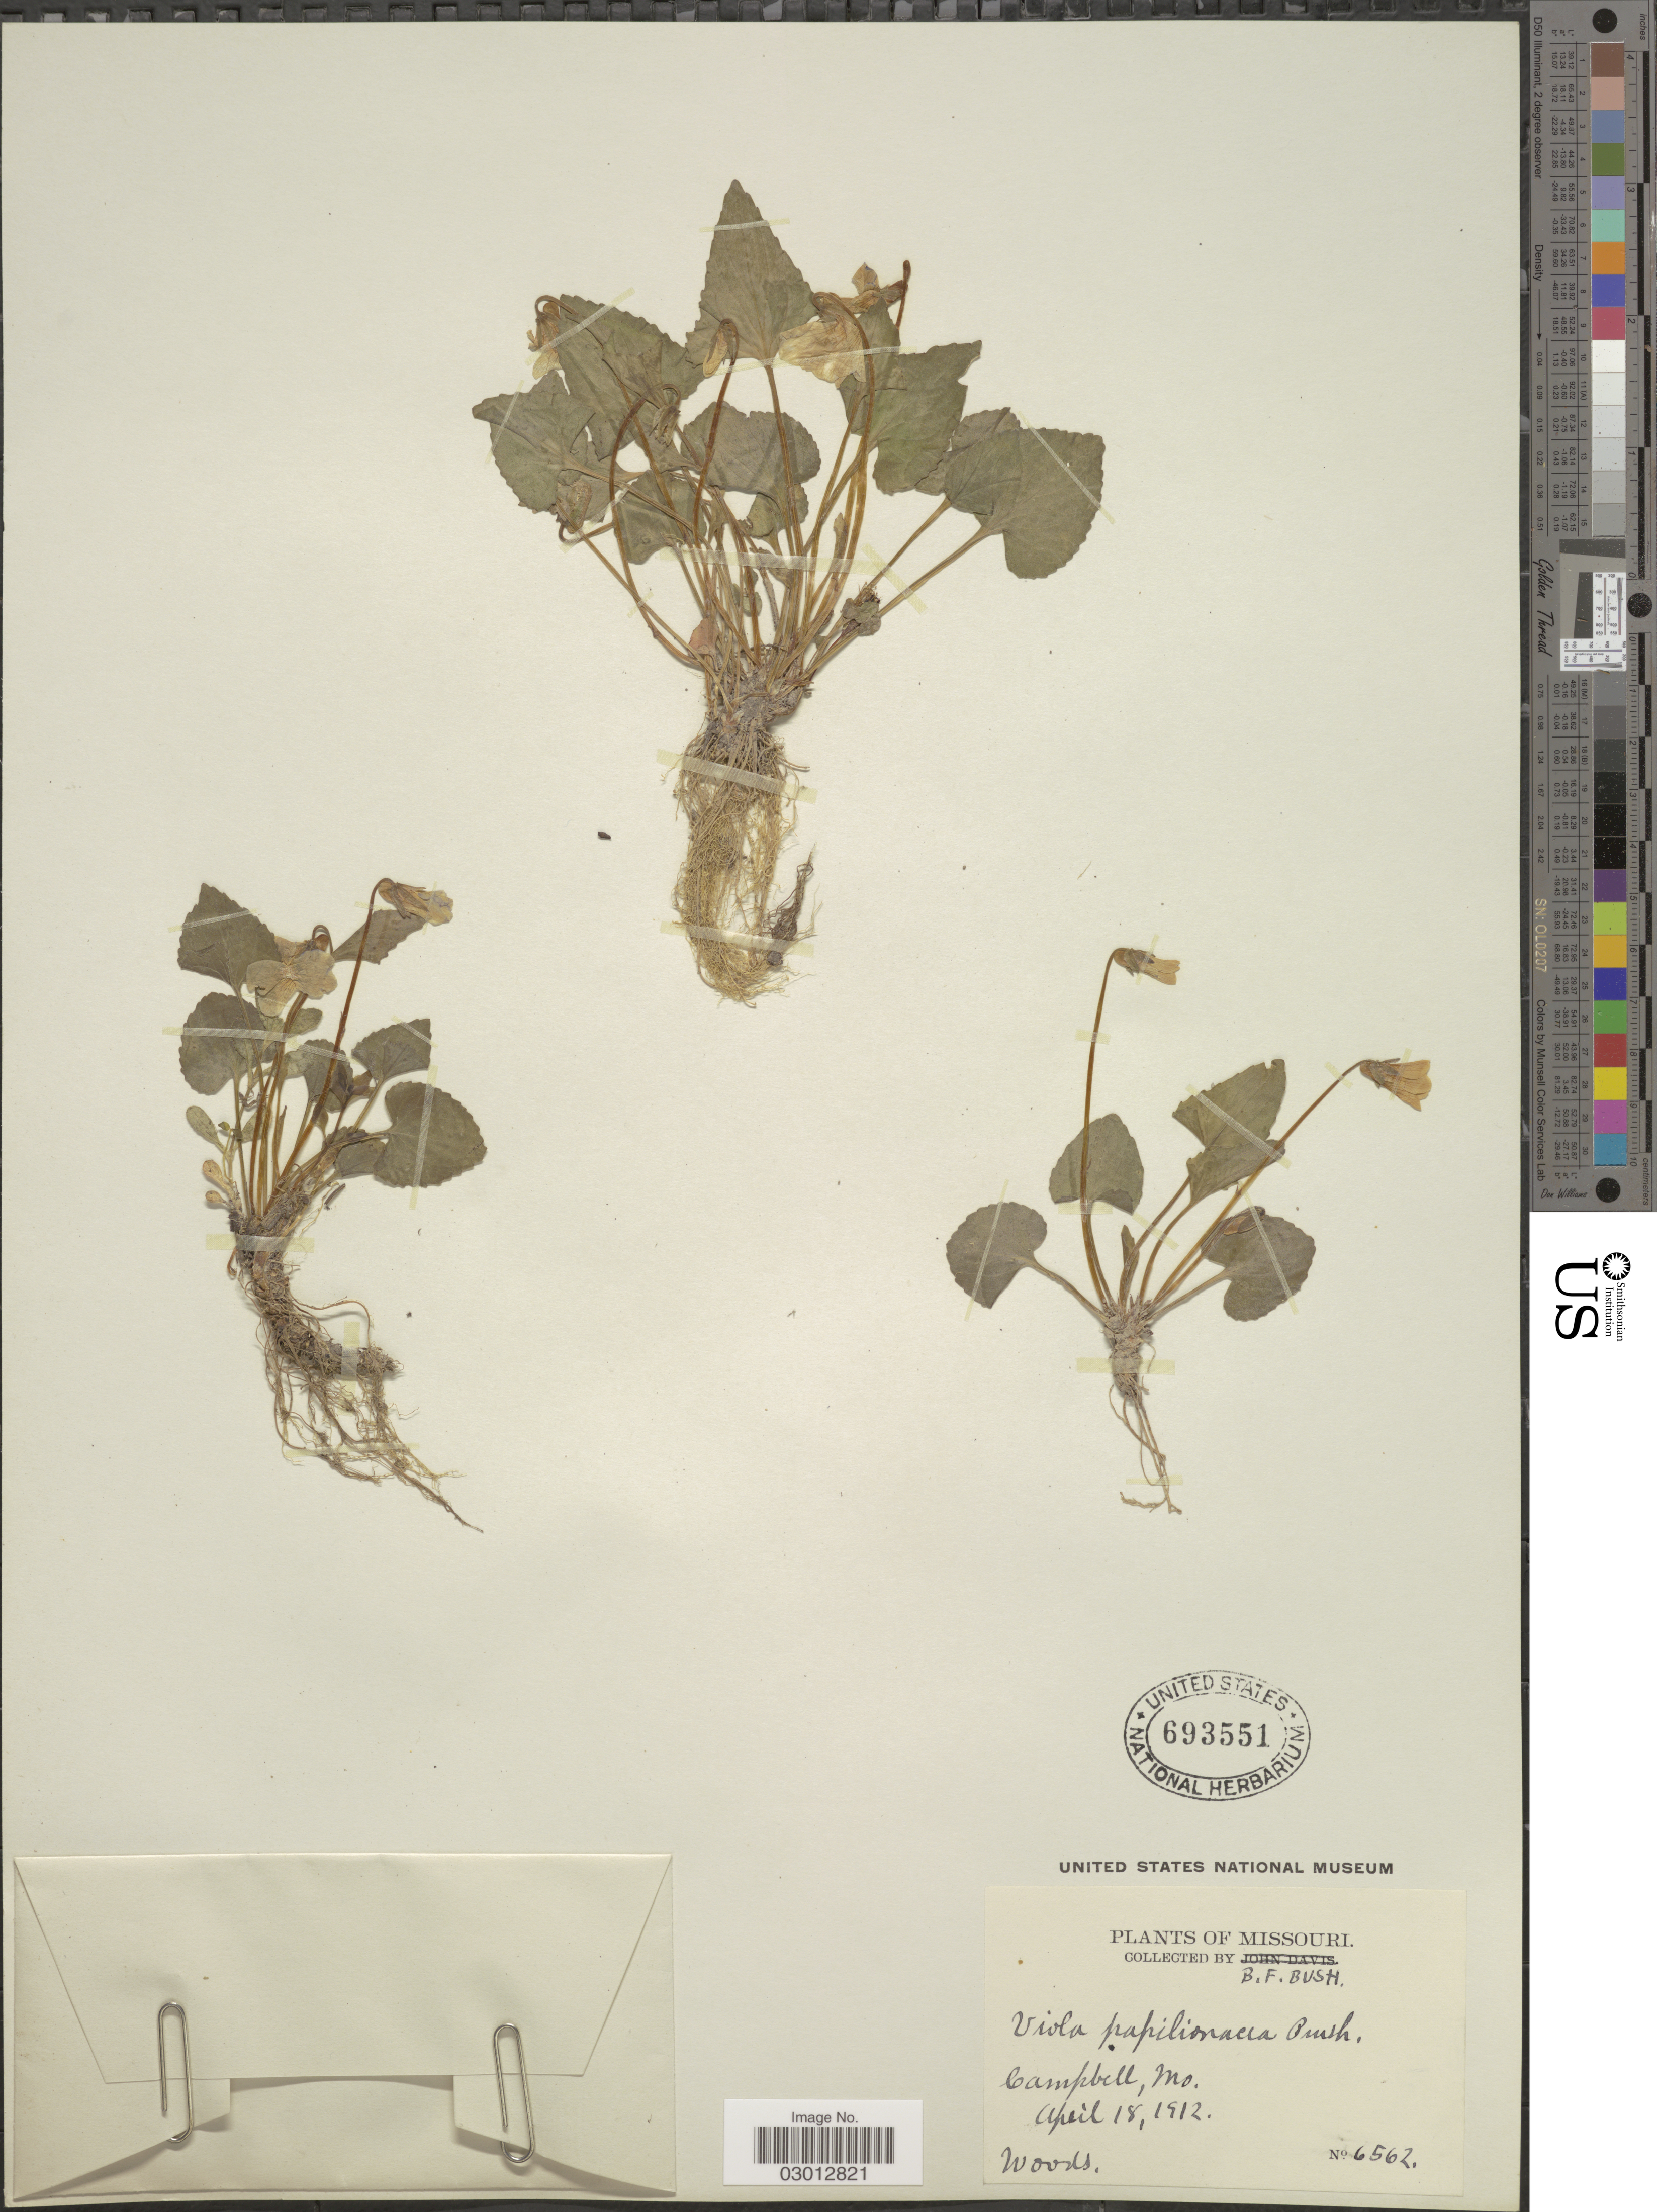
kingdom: Plantae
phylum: Tracheophyta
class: Magnoliopsida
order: Malpighiales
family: Violaceae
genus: Viola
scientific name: Viola papilionacea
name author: Pursh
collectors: B. F. Bush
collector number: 6562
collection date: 1912-04-18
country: United States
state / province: Missouri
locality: Campbell.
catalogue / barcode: US 693551